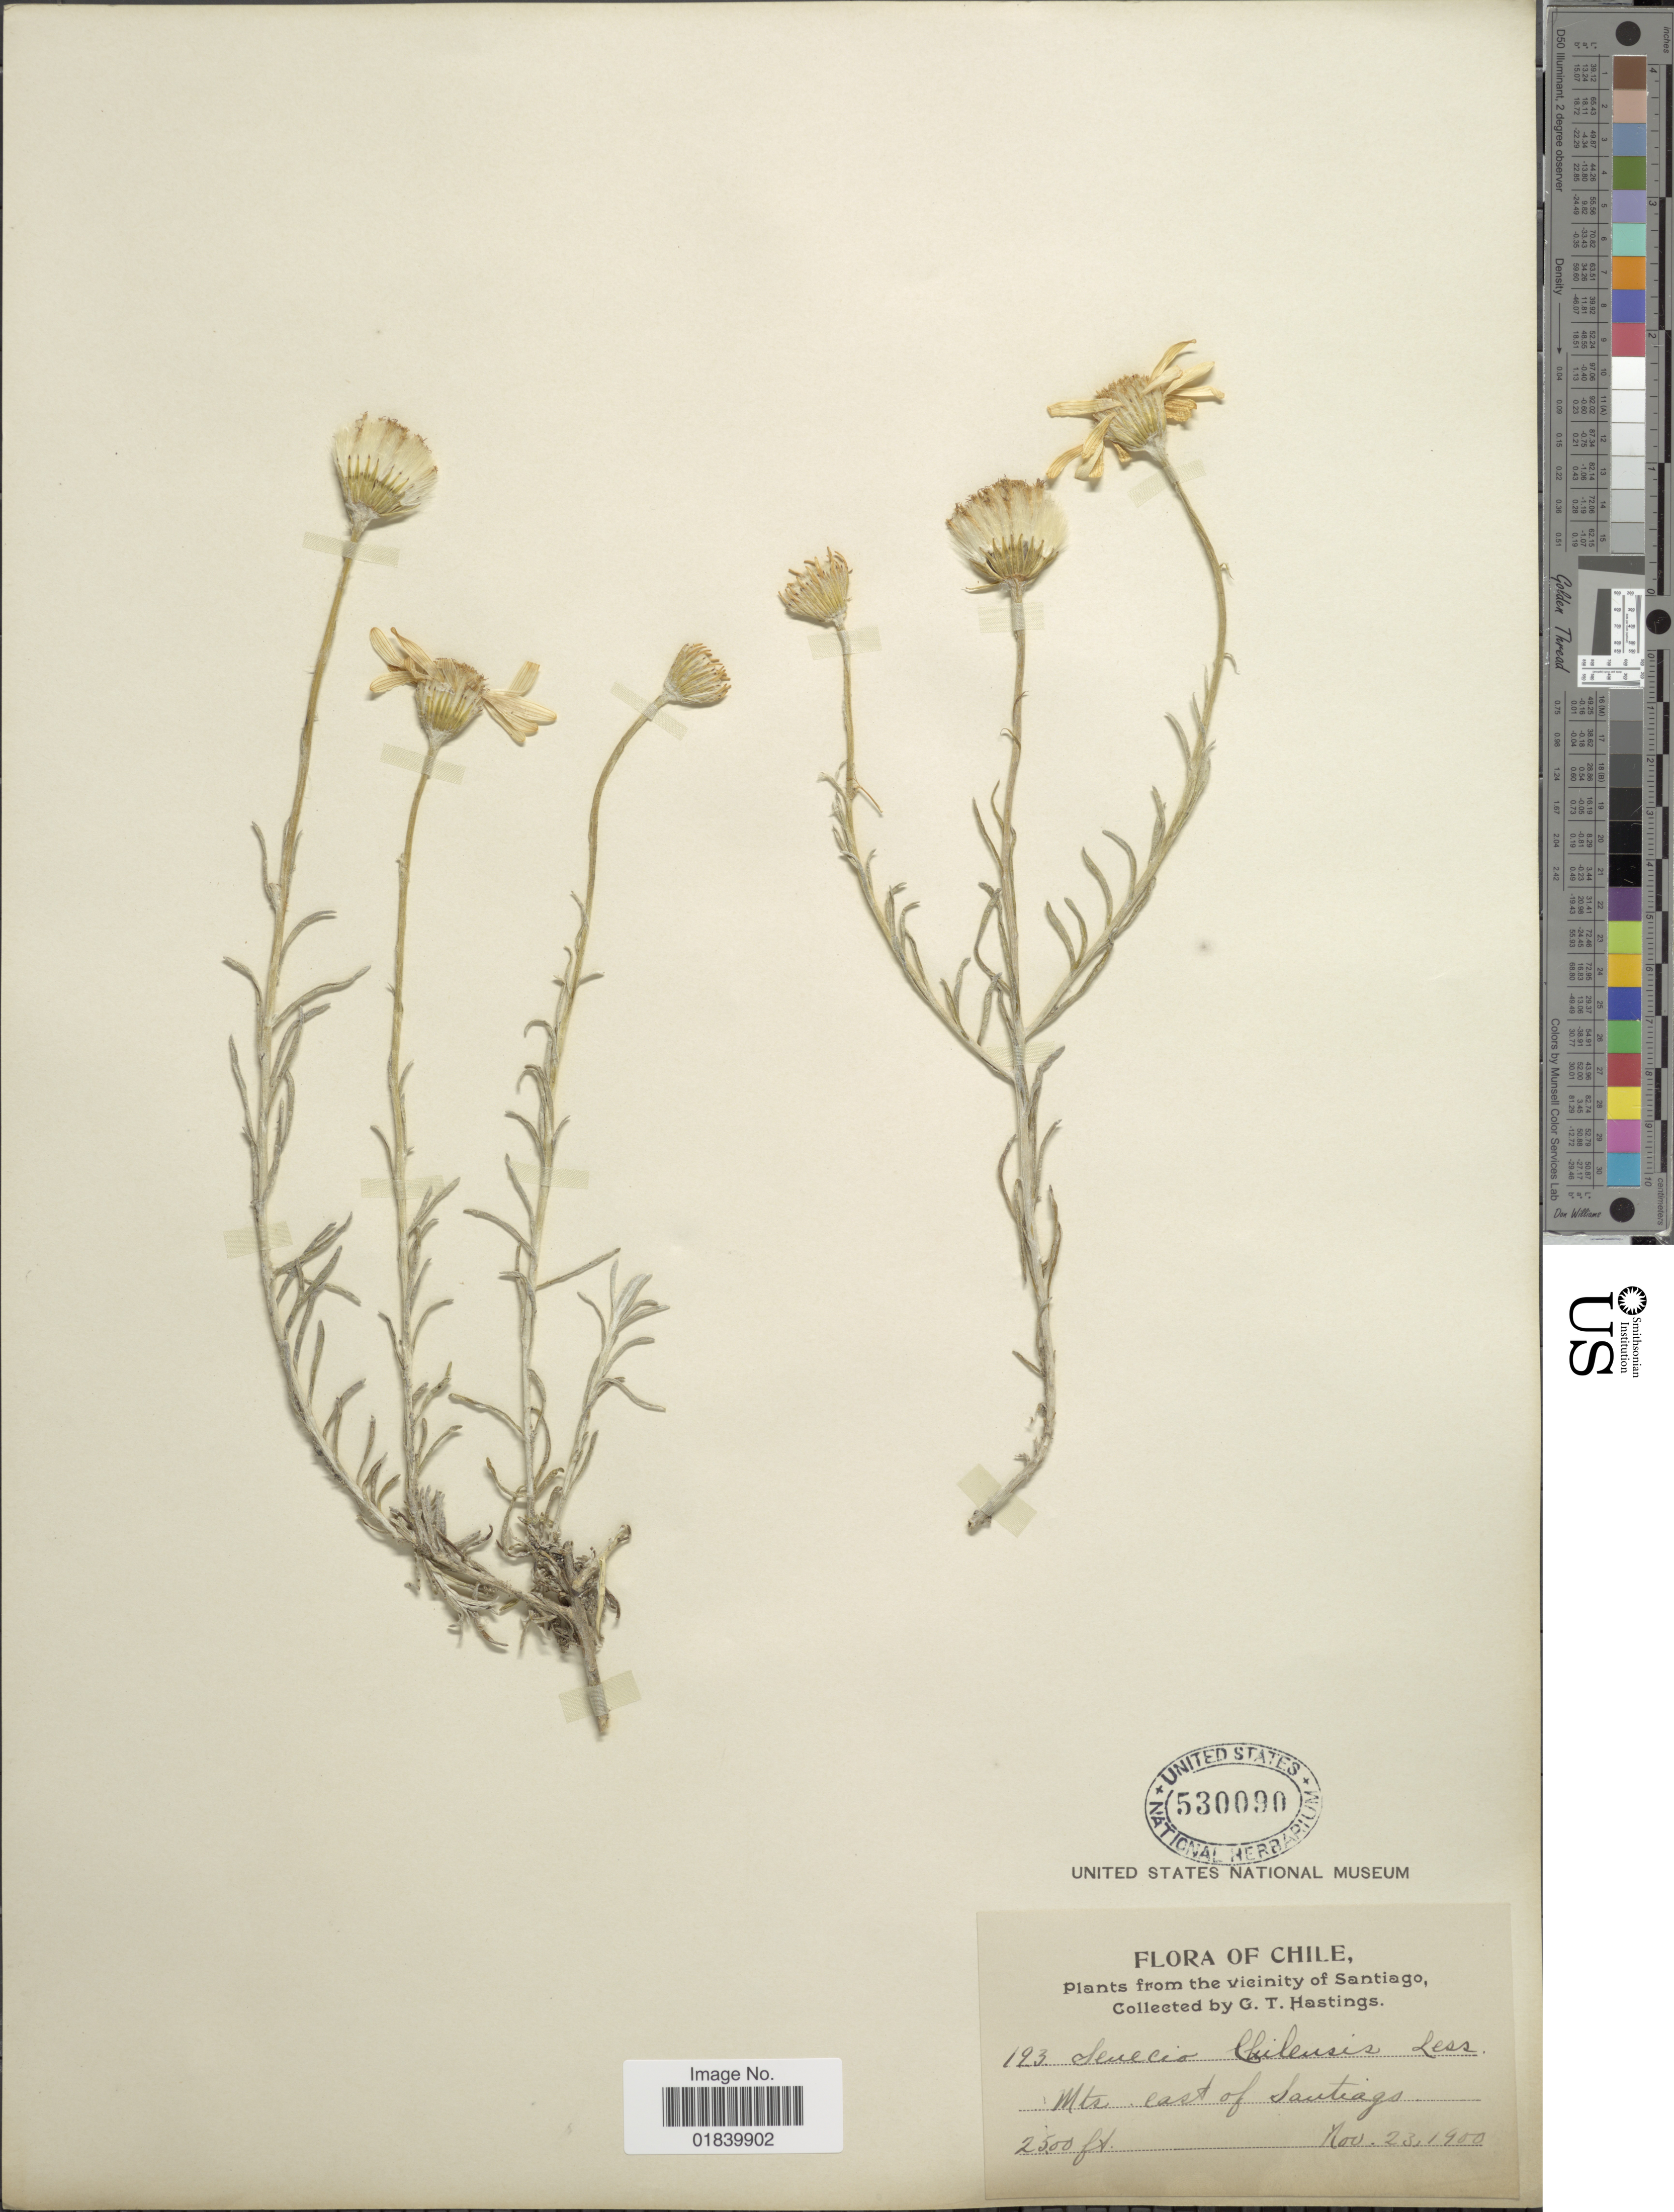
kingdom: Plantae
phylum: Tracheophyta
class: Magnoliopsida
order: Asterales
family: Asteraceae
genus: Senecio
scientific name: Senecio chilensis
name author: Less.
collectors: G. Hastings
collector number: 193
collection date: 1900-11-23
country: Chile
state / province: Región Metropolitana (RM)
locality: Mts. east of Santiago.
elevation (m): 762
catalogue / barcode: US 530090